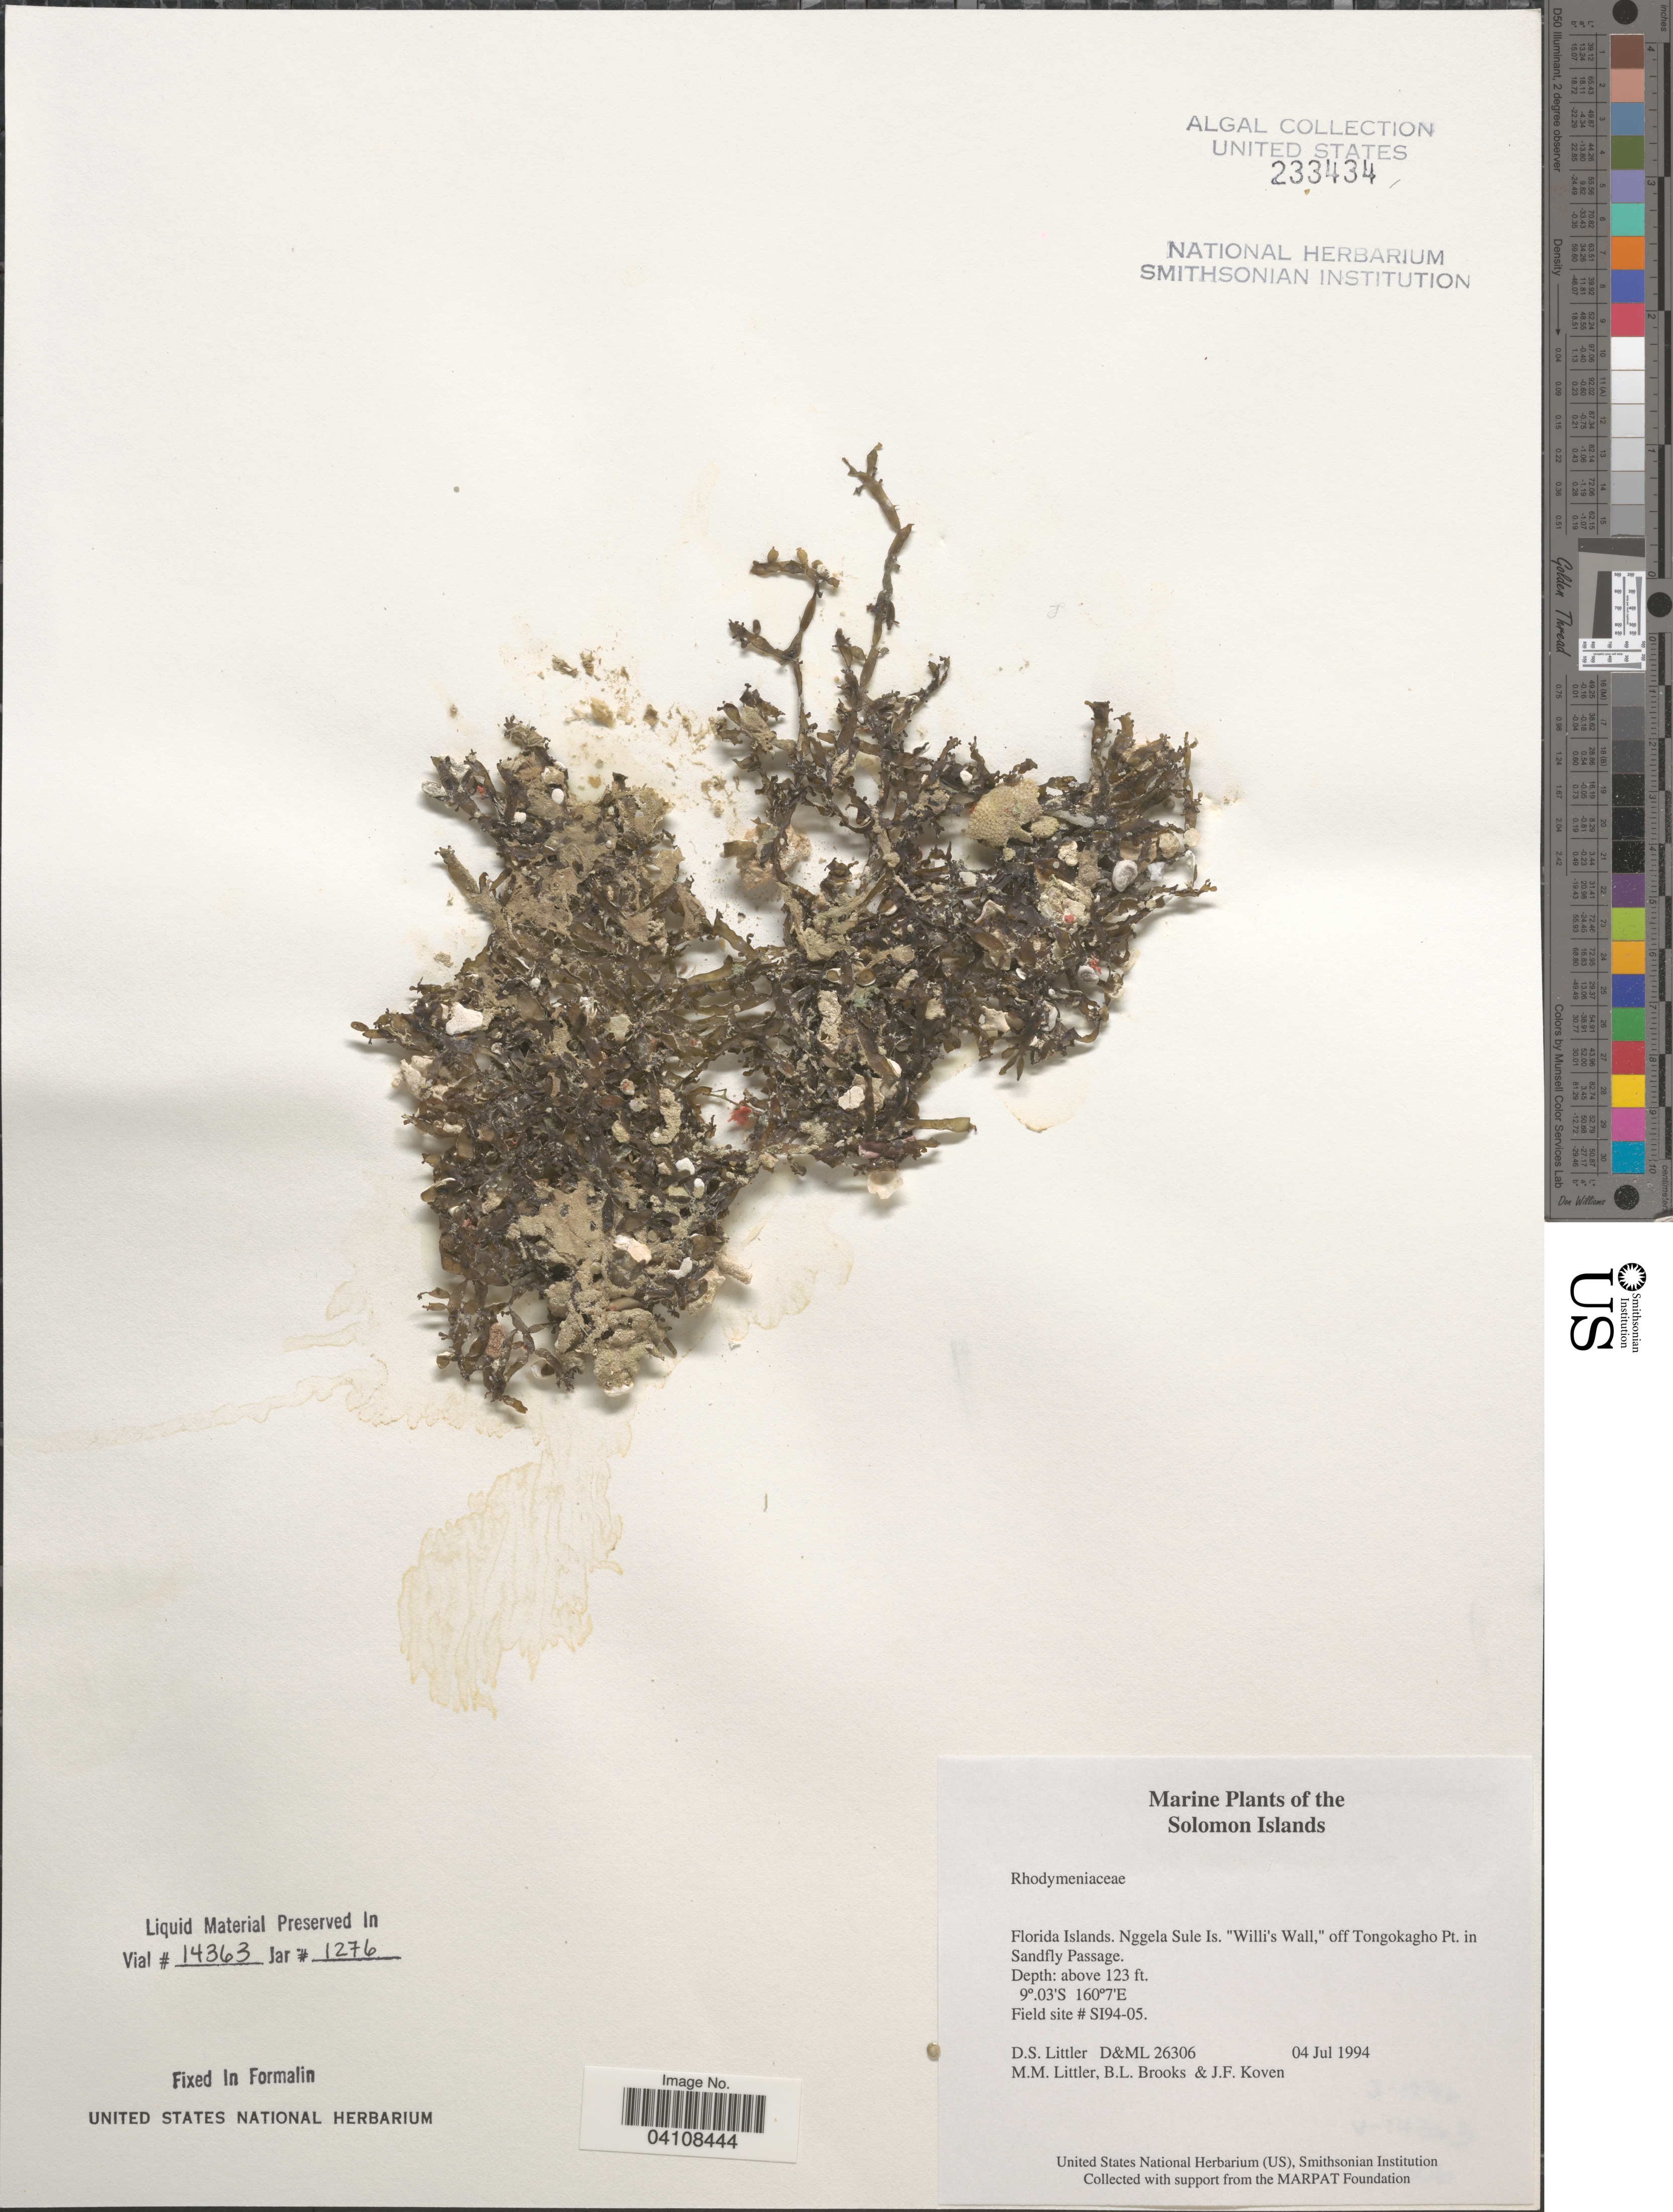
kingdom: Plantae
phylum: Rhodophyta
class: Florideophyceae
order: Rhodymeniales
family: Rhodymeniaceae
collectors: D. S. Littler, B. Brooks & J. Koven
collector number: D&ML26306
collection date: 1994-07-04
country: Solomon Islands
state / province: Solomon Islands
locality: Florida Islands. Nggela Sule Is. "Willi's Wall", off Tongokagho Pt. in Sandfly Passage. Field site # SI94-05.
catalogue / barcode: US 233434